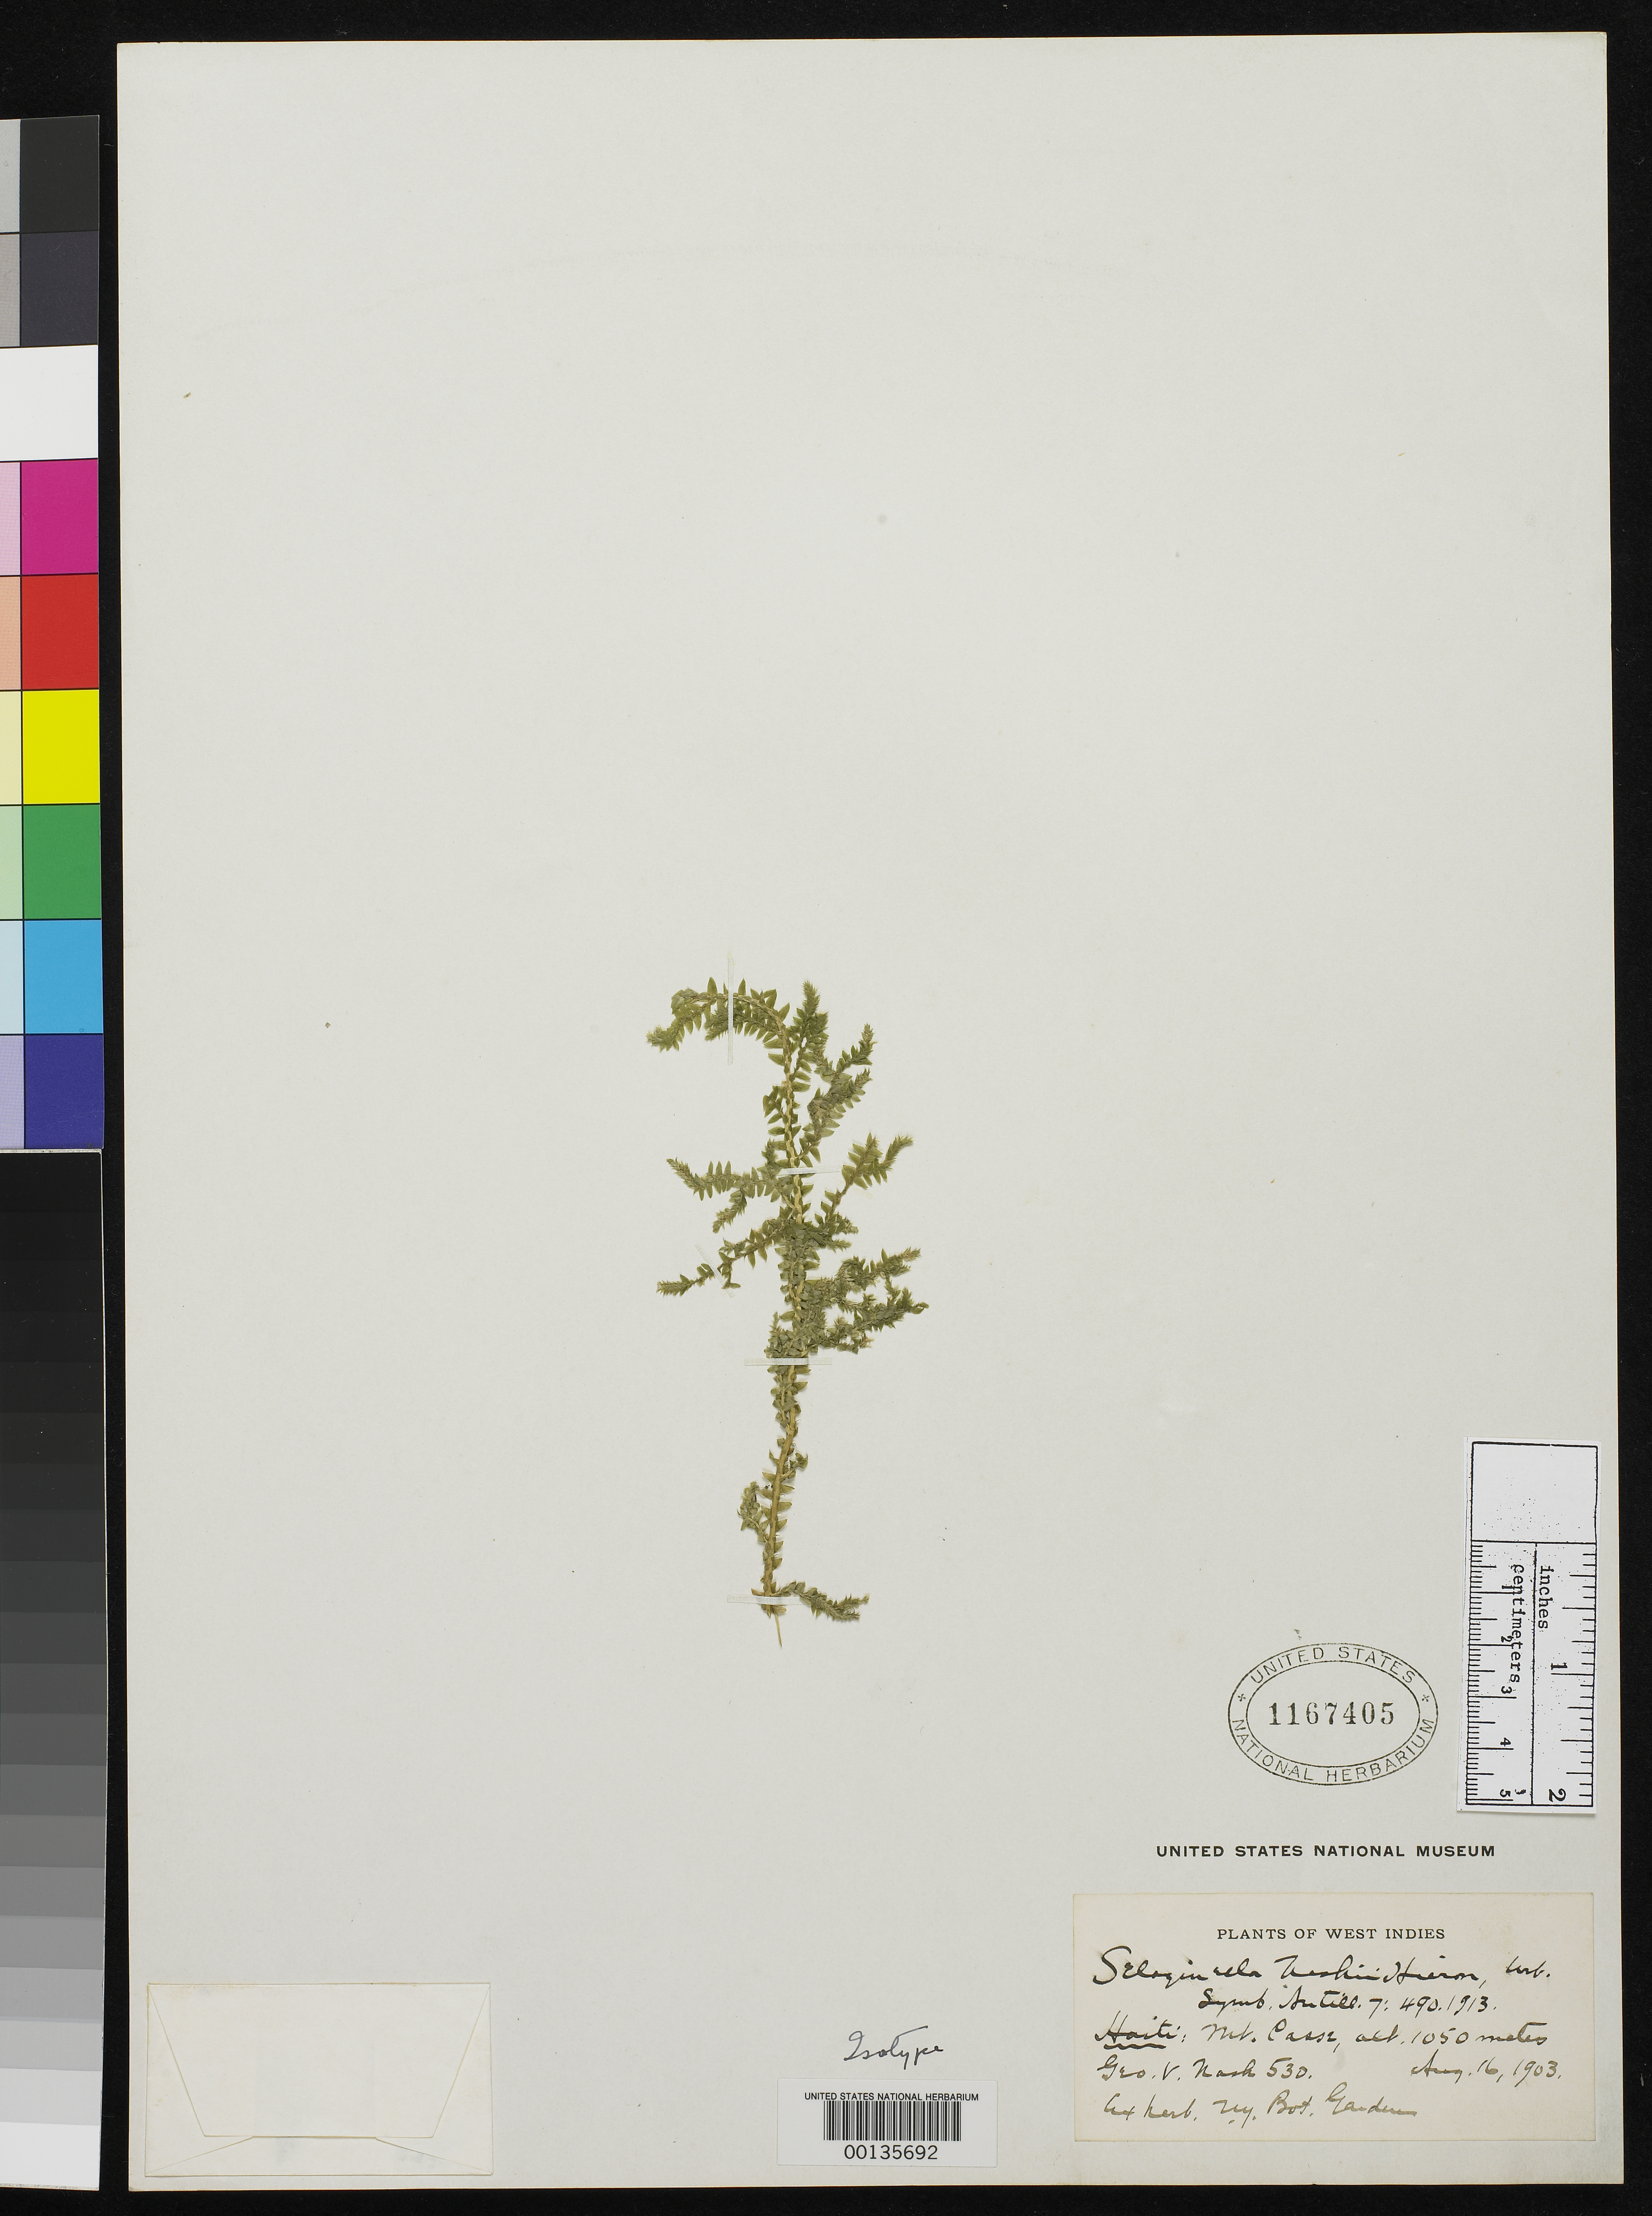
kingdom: Plantae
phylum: Tracheophyta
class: Lycopodiopsida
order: Selaginellales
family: Selaginellaceae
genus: Selaginella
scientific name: Selaginella nashii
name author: Hieron. in Urb.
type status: Isosyntype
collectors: G. V. Nash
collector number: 530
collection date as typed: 16 Aug 1903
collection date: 1903-08-16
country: Haiti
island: Hispaniola Island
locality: Monte Casse.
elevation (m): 1067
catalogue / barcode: US 1167405